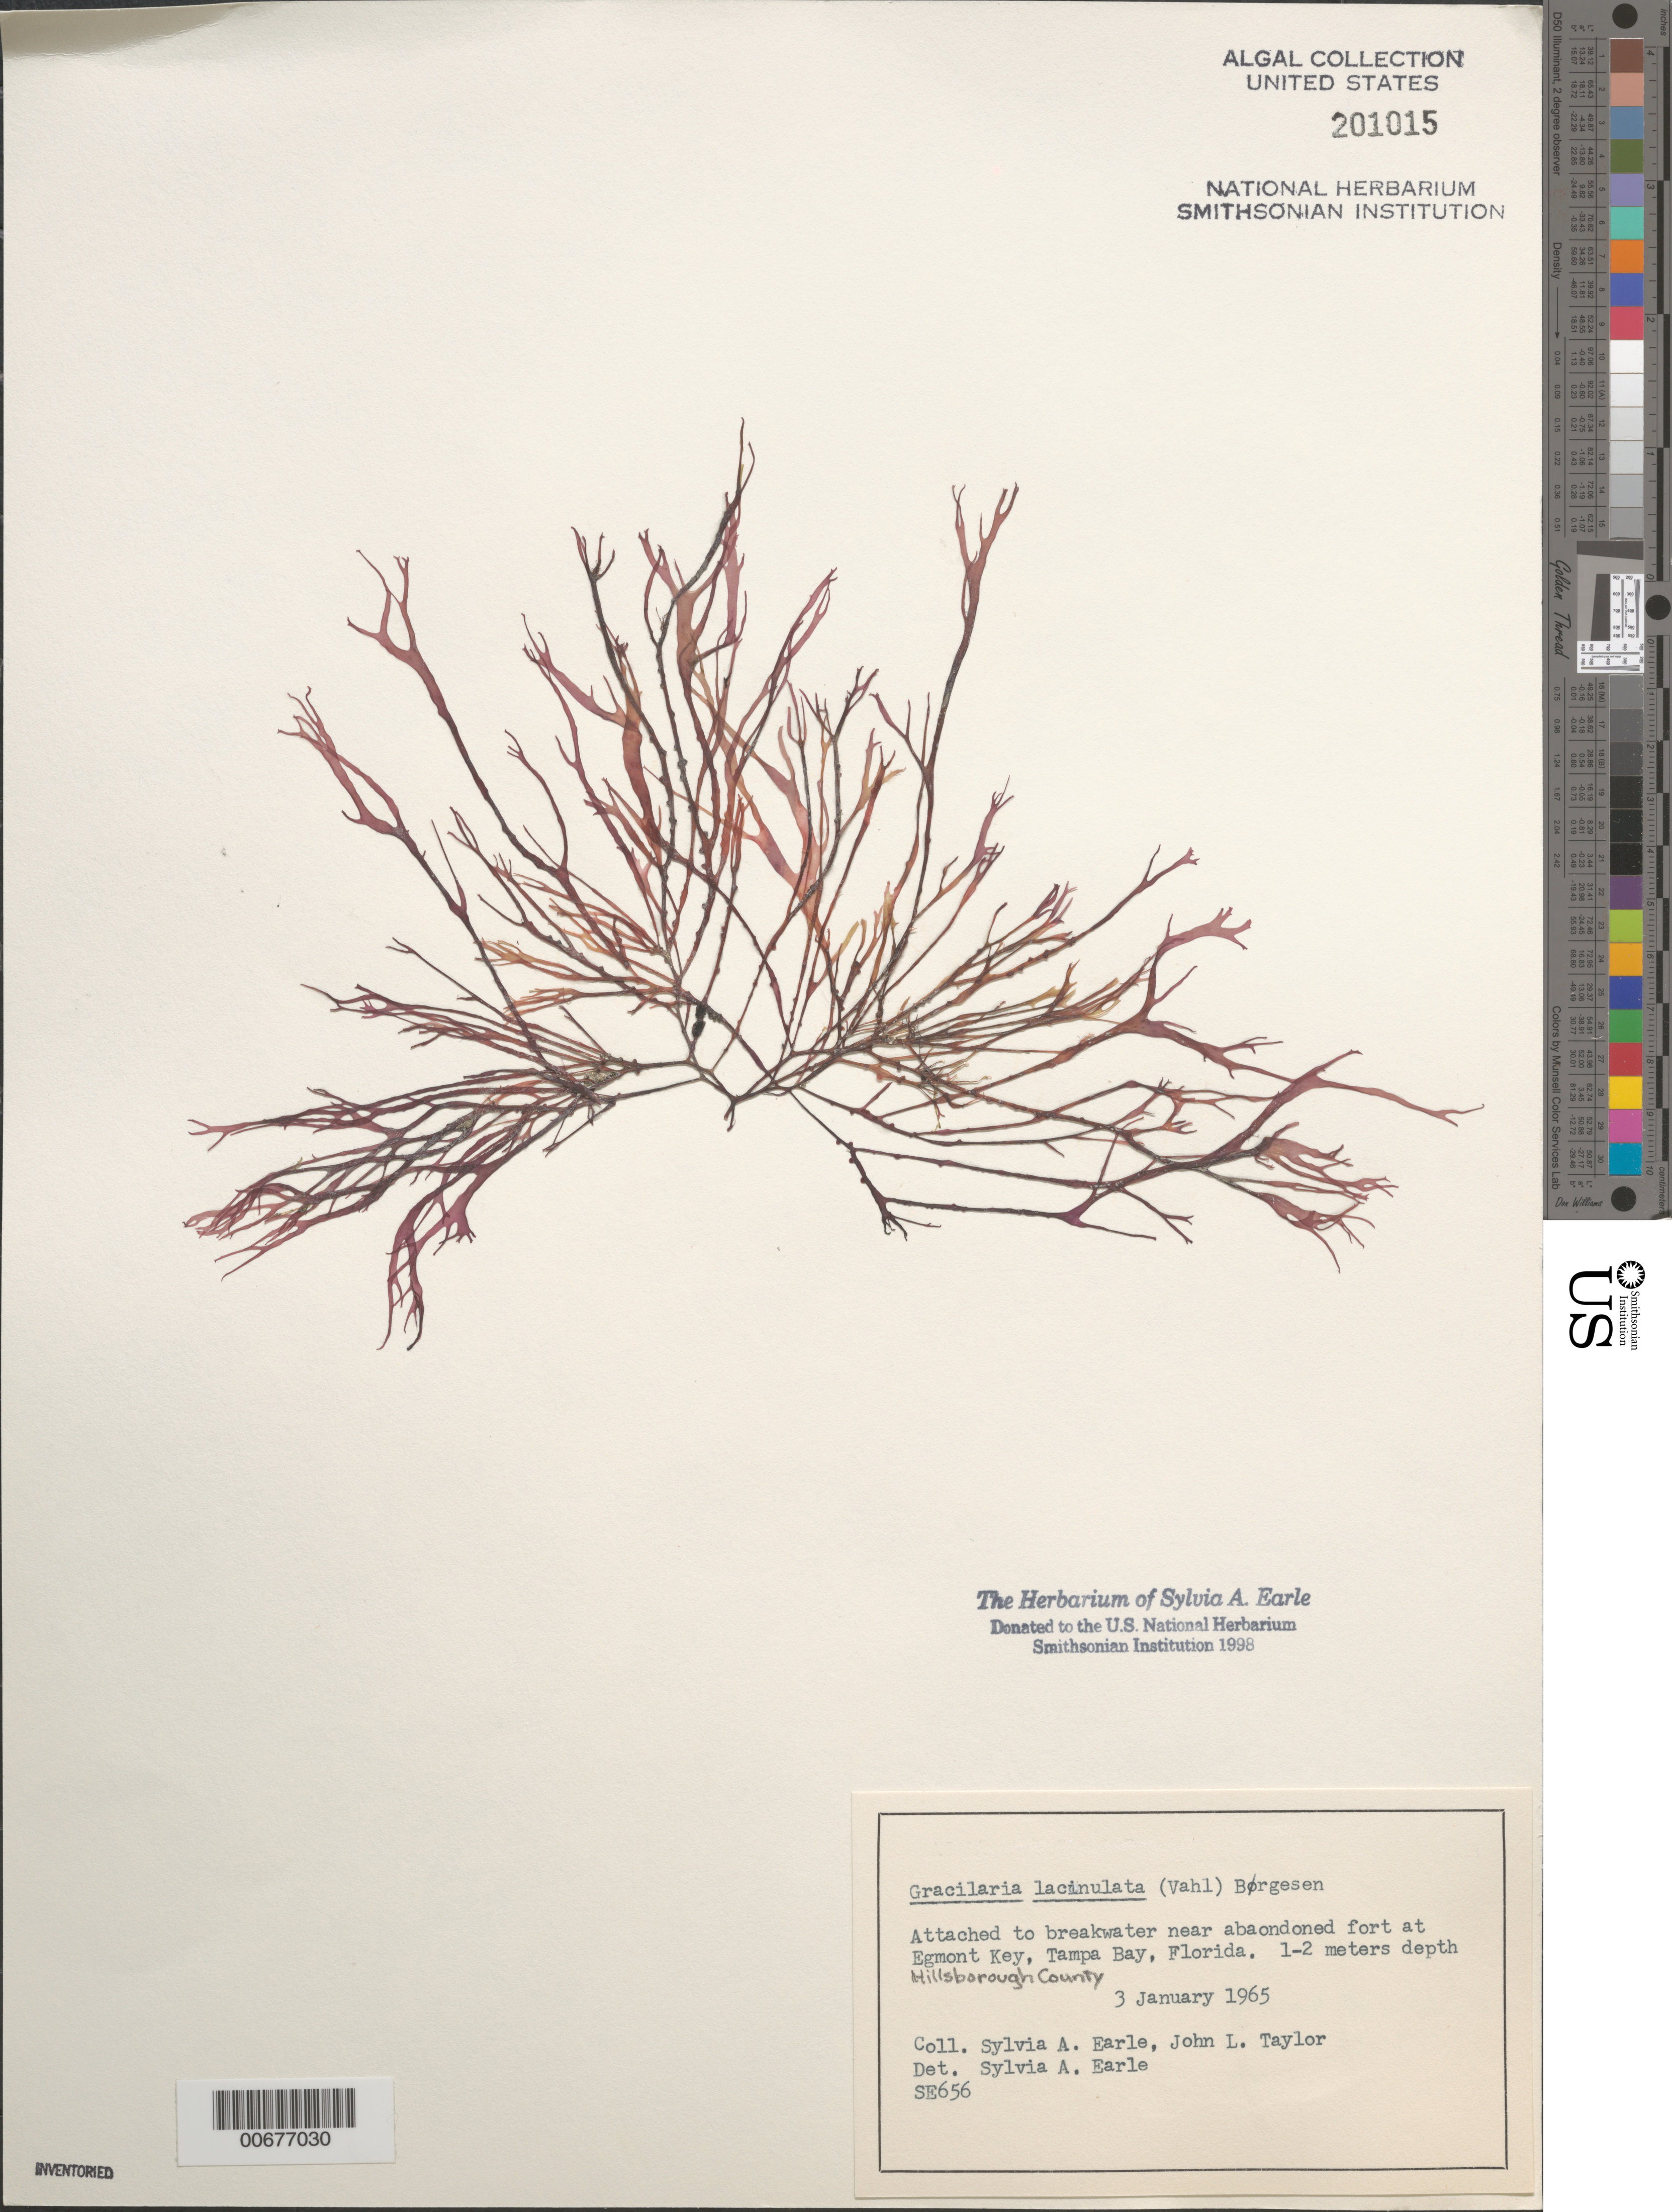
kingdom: Plantae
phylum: Rhodophyta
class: Florideophyceae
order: Gracilariales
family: Gracilariaceae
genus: Gracilaria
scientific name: Gracilaria isabellana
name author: Gurgel et al. in I.A. Abbott & McDermid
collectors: S. A. Earle & J. L. Taylor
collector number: SE 656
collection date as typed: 03 Jan 1965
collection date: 1965-01-03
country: United States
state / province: Florida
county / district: Hillsborough County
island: Egmont Key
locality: Tampa Bay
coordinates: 27 34.86'N, 82 45.9'W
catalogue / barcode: US 201015